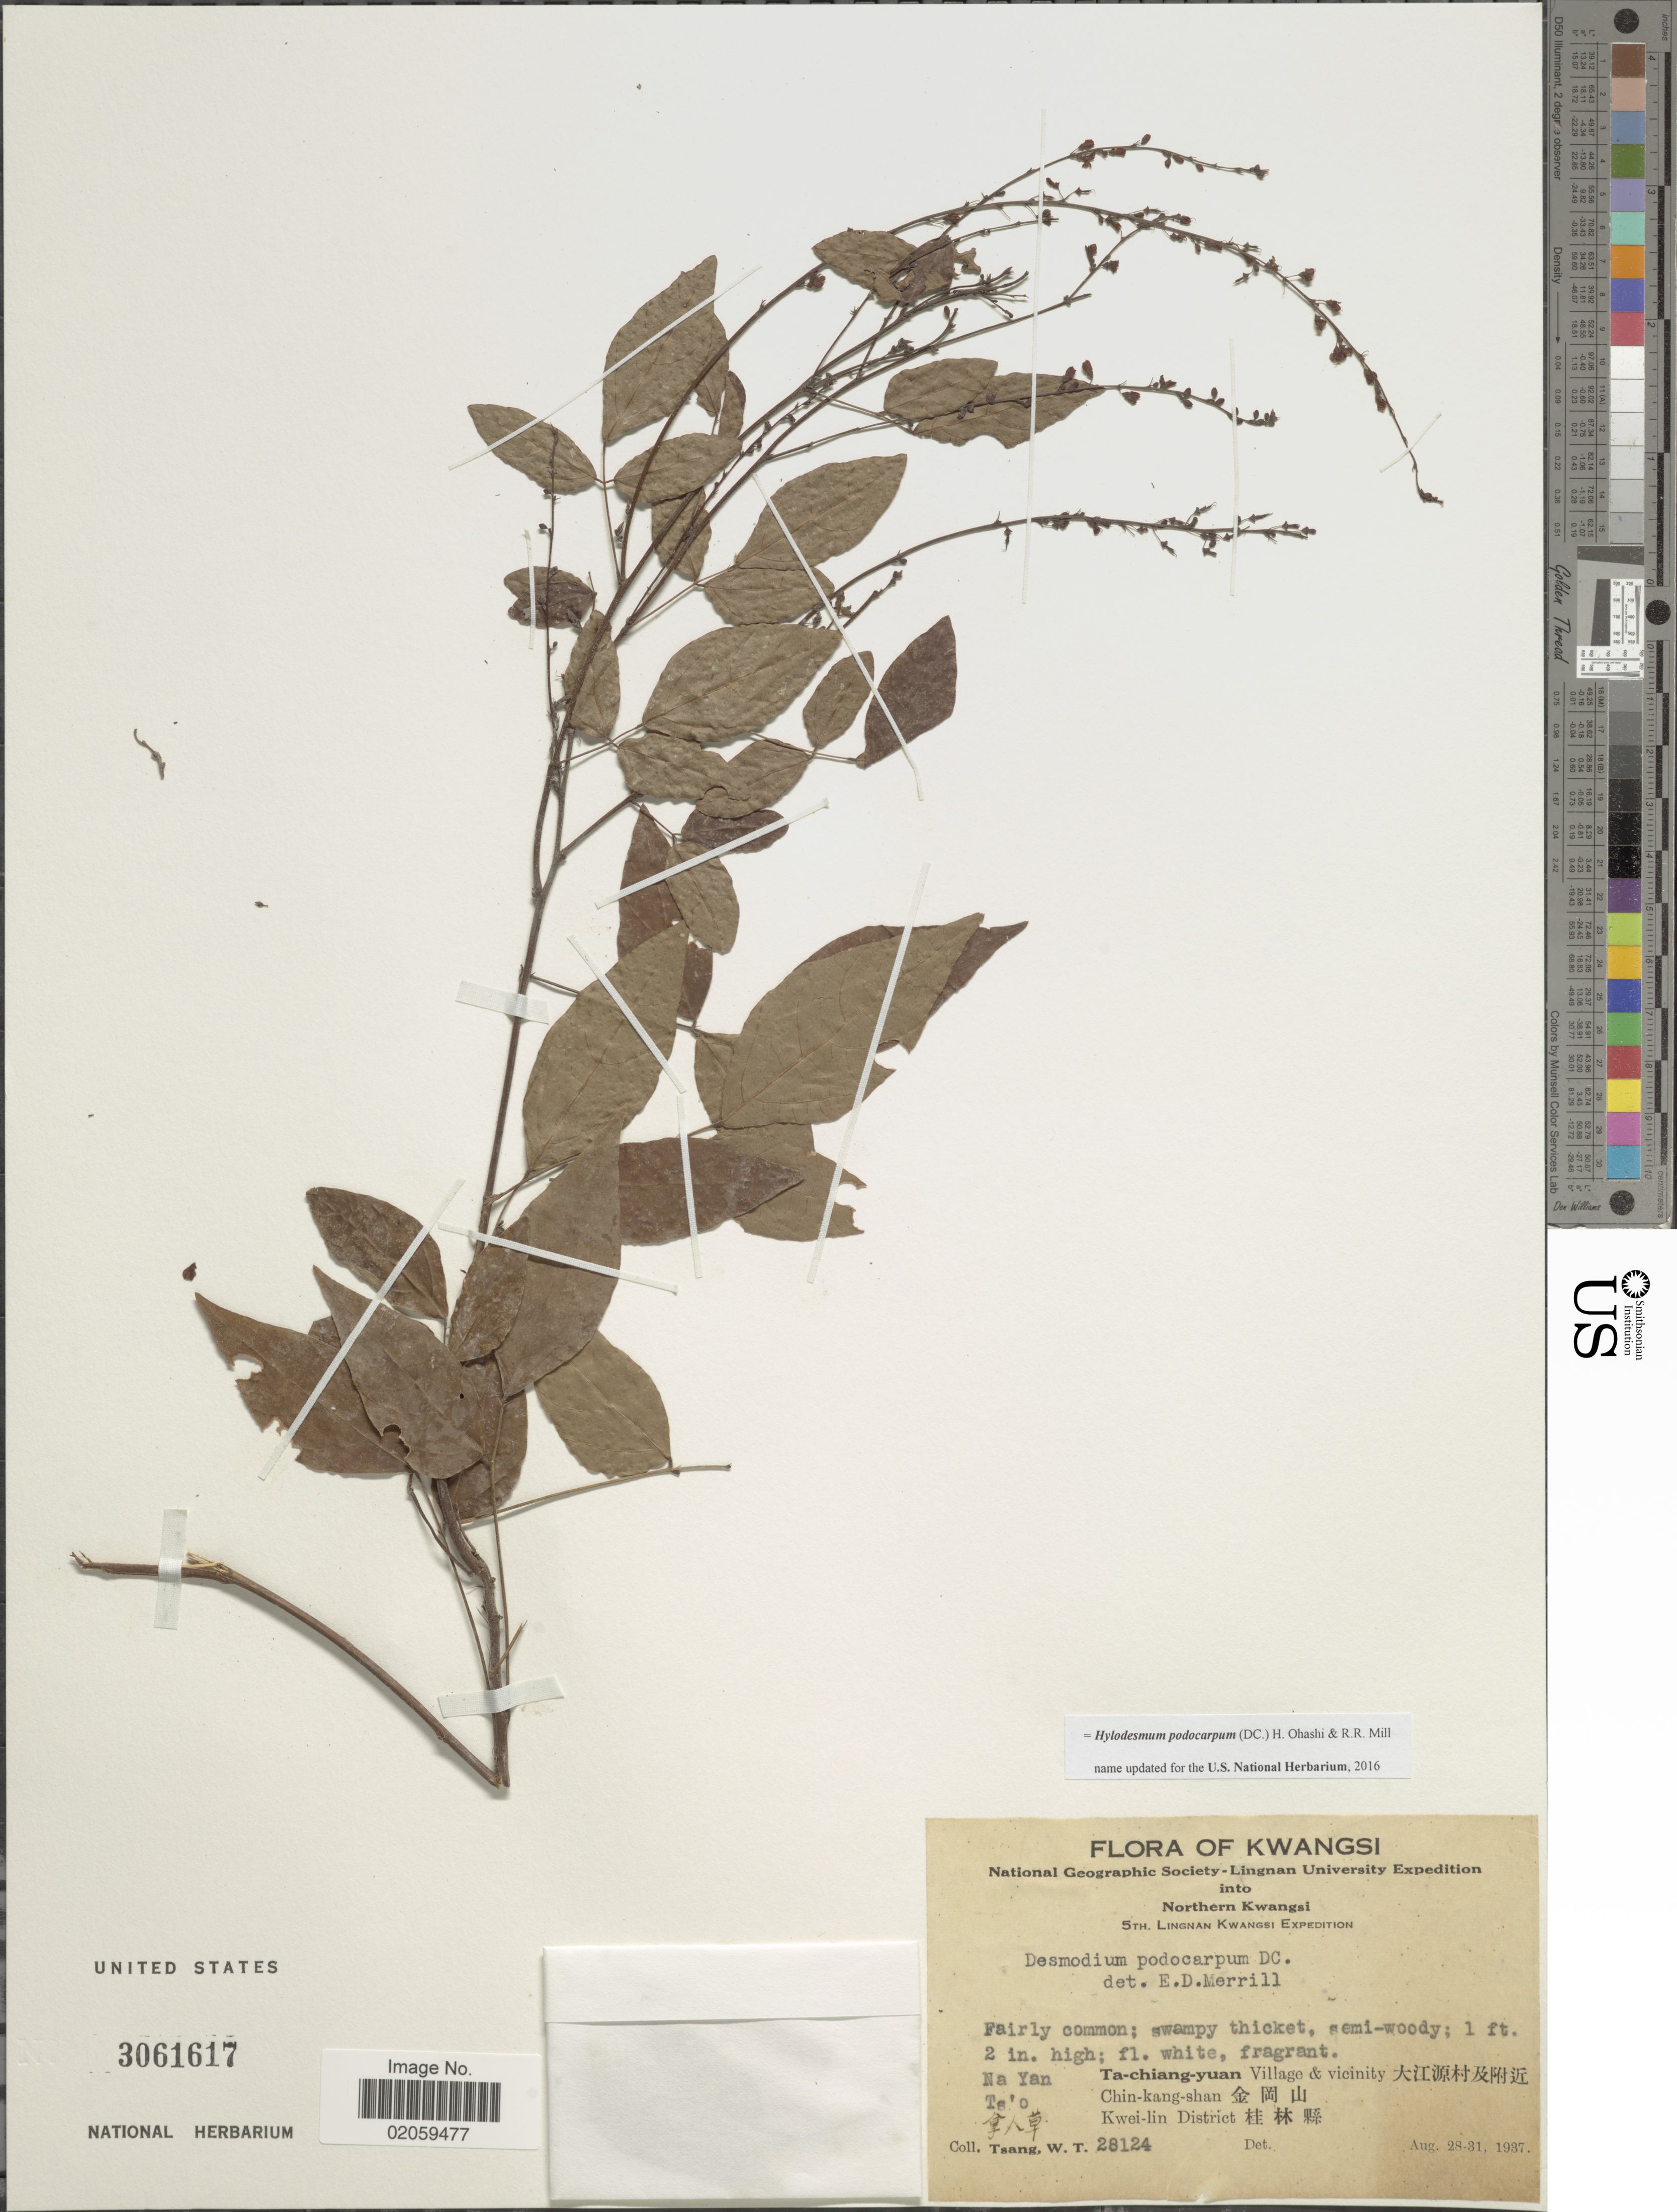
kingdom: Plantae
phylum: Tracheophyta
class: Magnoliopsida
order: Fabales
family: Fabaceae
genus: Hylodesmum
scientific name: Hylodesmum podocarpum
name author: (DC.) H. Ohashi & R.R. Mill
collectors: W. T. Tsang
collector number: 28124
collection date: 1937-08-28/1937-08-31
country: China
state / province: Guangxi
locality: Northern Kwangsi, Na Yan Ts'o, Ta-chiang-yuan Village & Vicinity, Chin-kang-shan, Kwei-lin District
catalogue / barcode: US 3061617